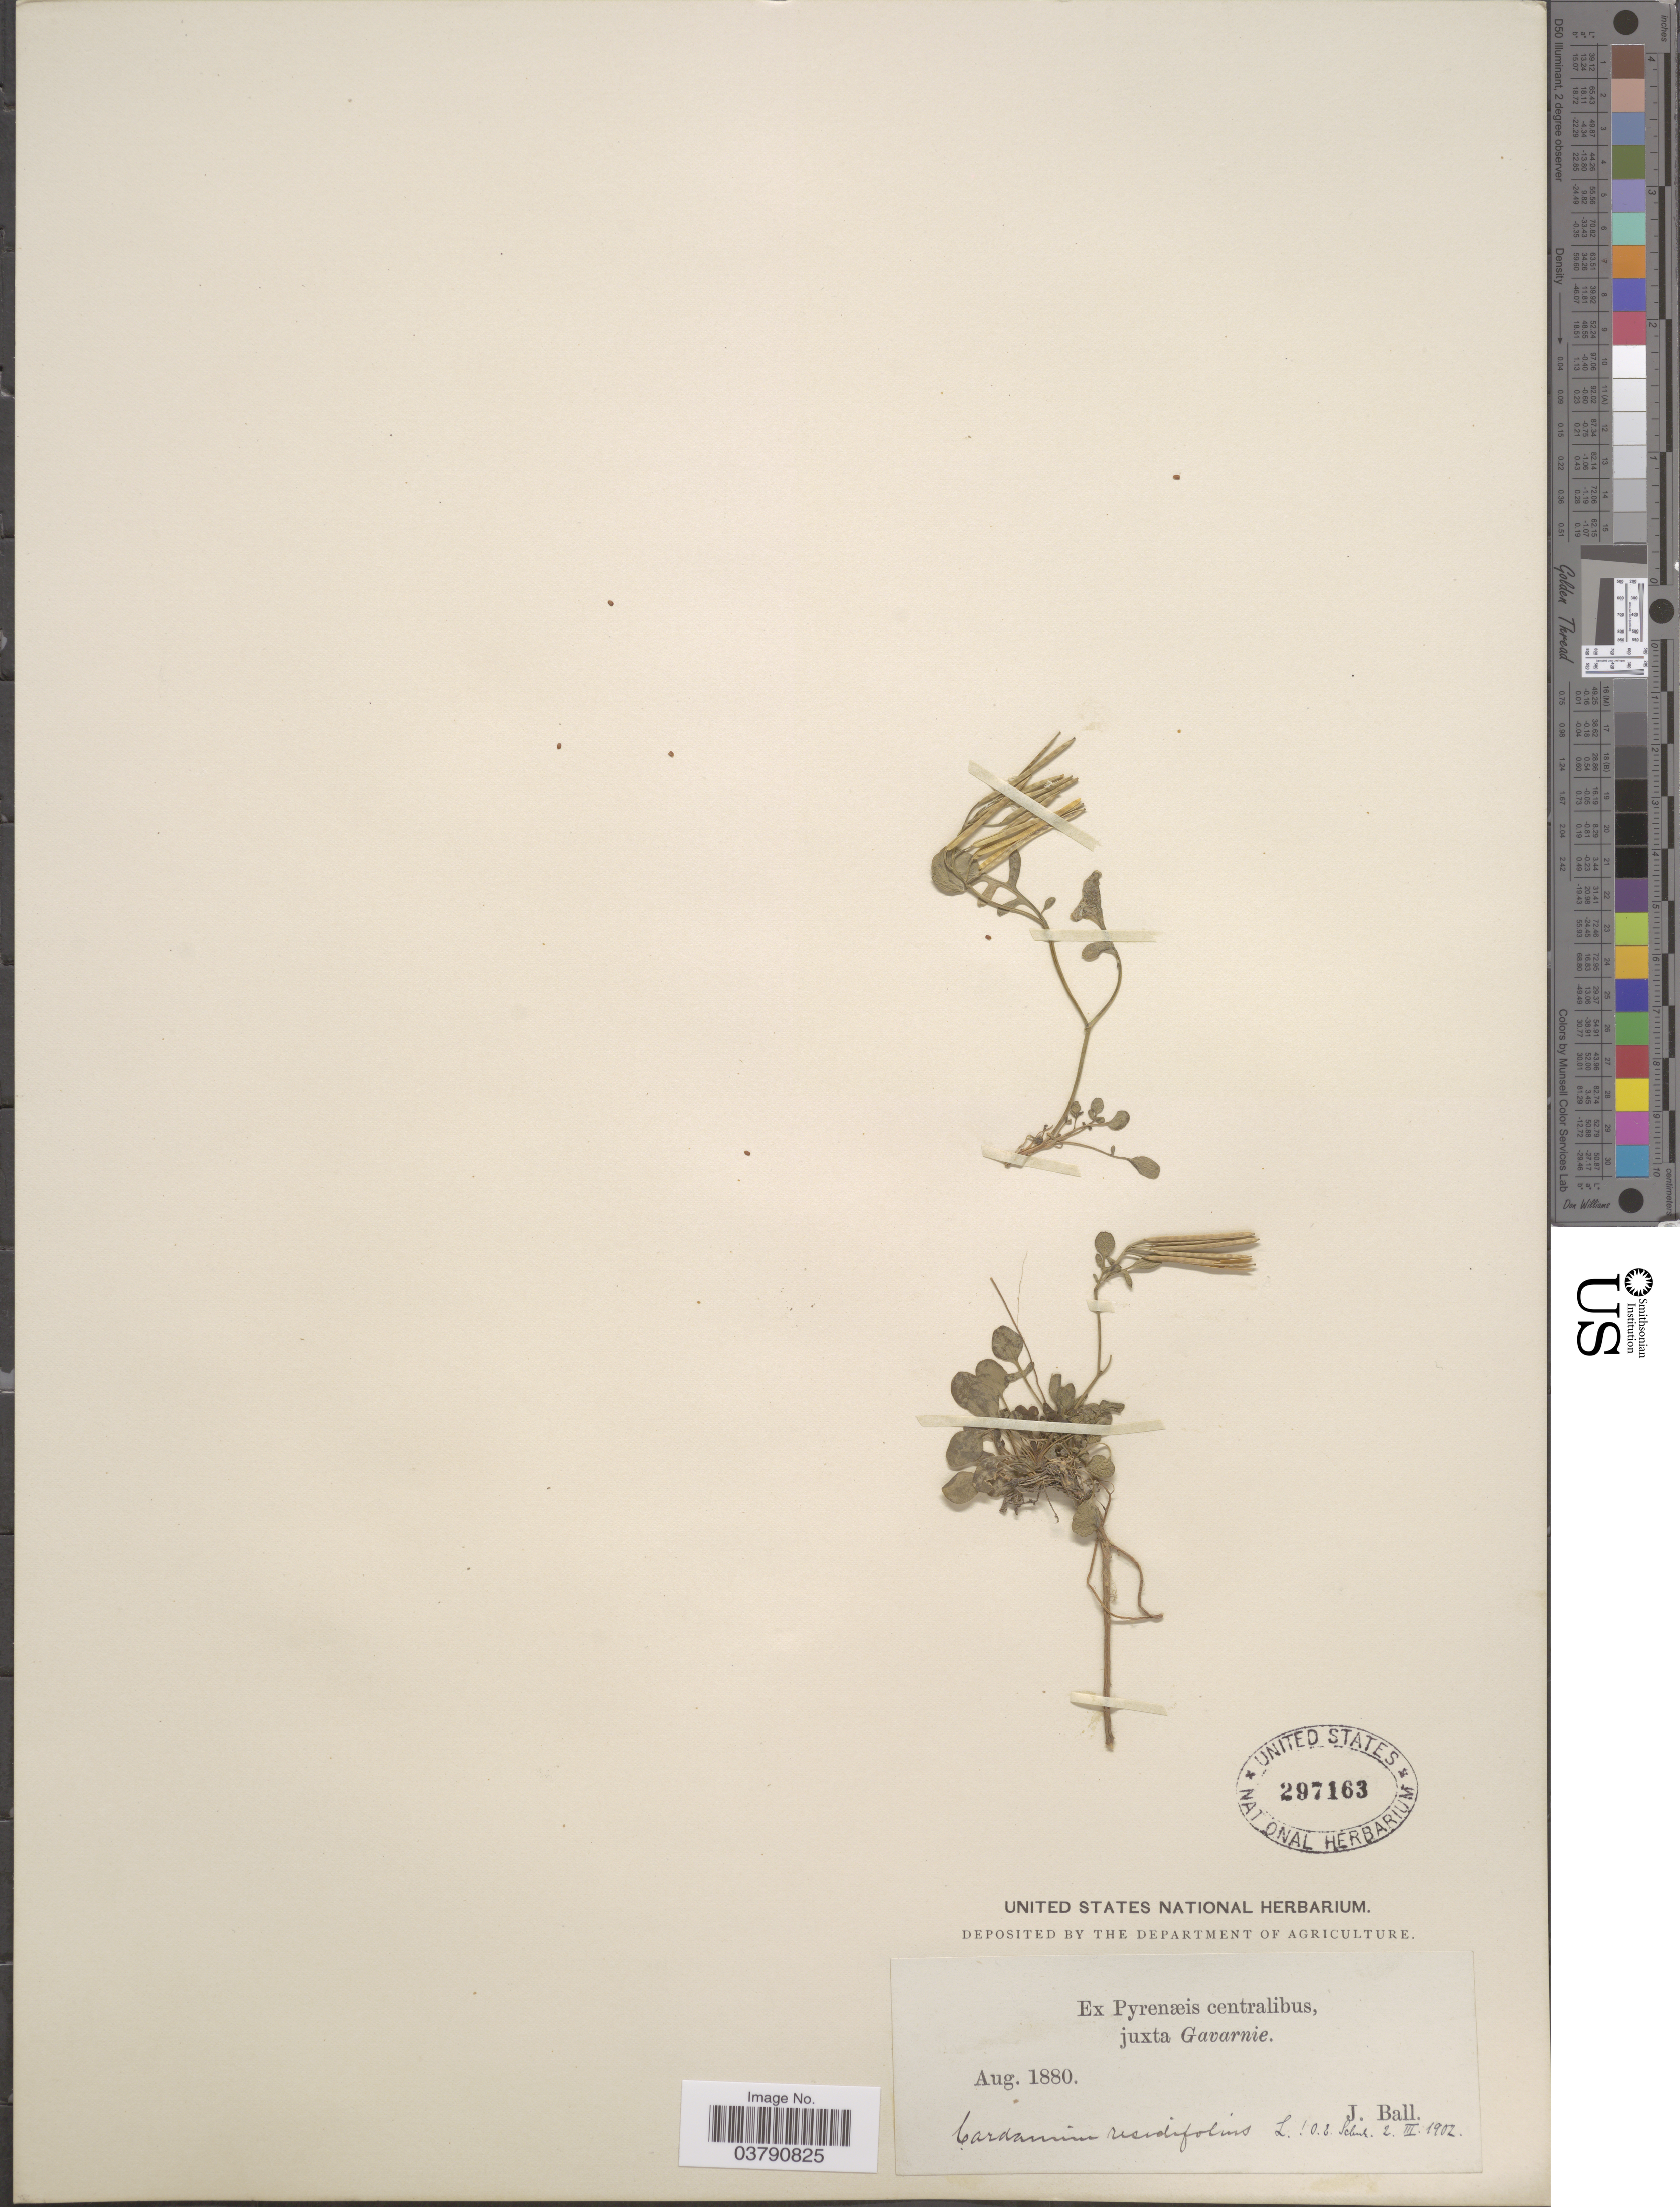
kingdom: Plantae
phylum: Tracheophyta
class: Magnoliopsida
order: Brassicales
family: Brassicaceae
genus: Cardamine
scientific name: Cardamine resedifolia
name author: L.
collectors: J. Ball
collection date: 1880-08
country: France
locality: Ex Pyrenæis centralibus, juxta Gavarnie.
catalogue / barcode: US 297163